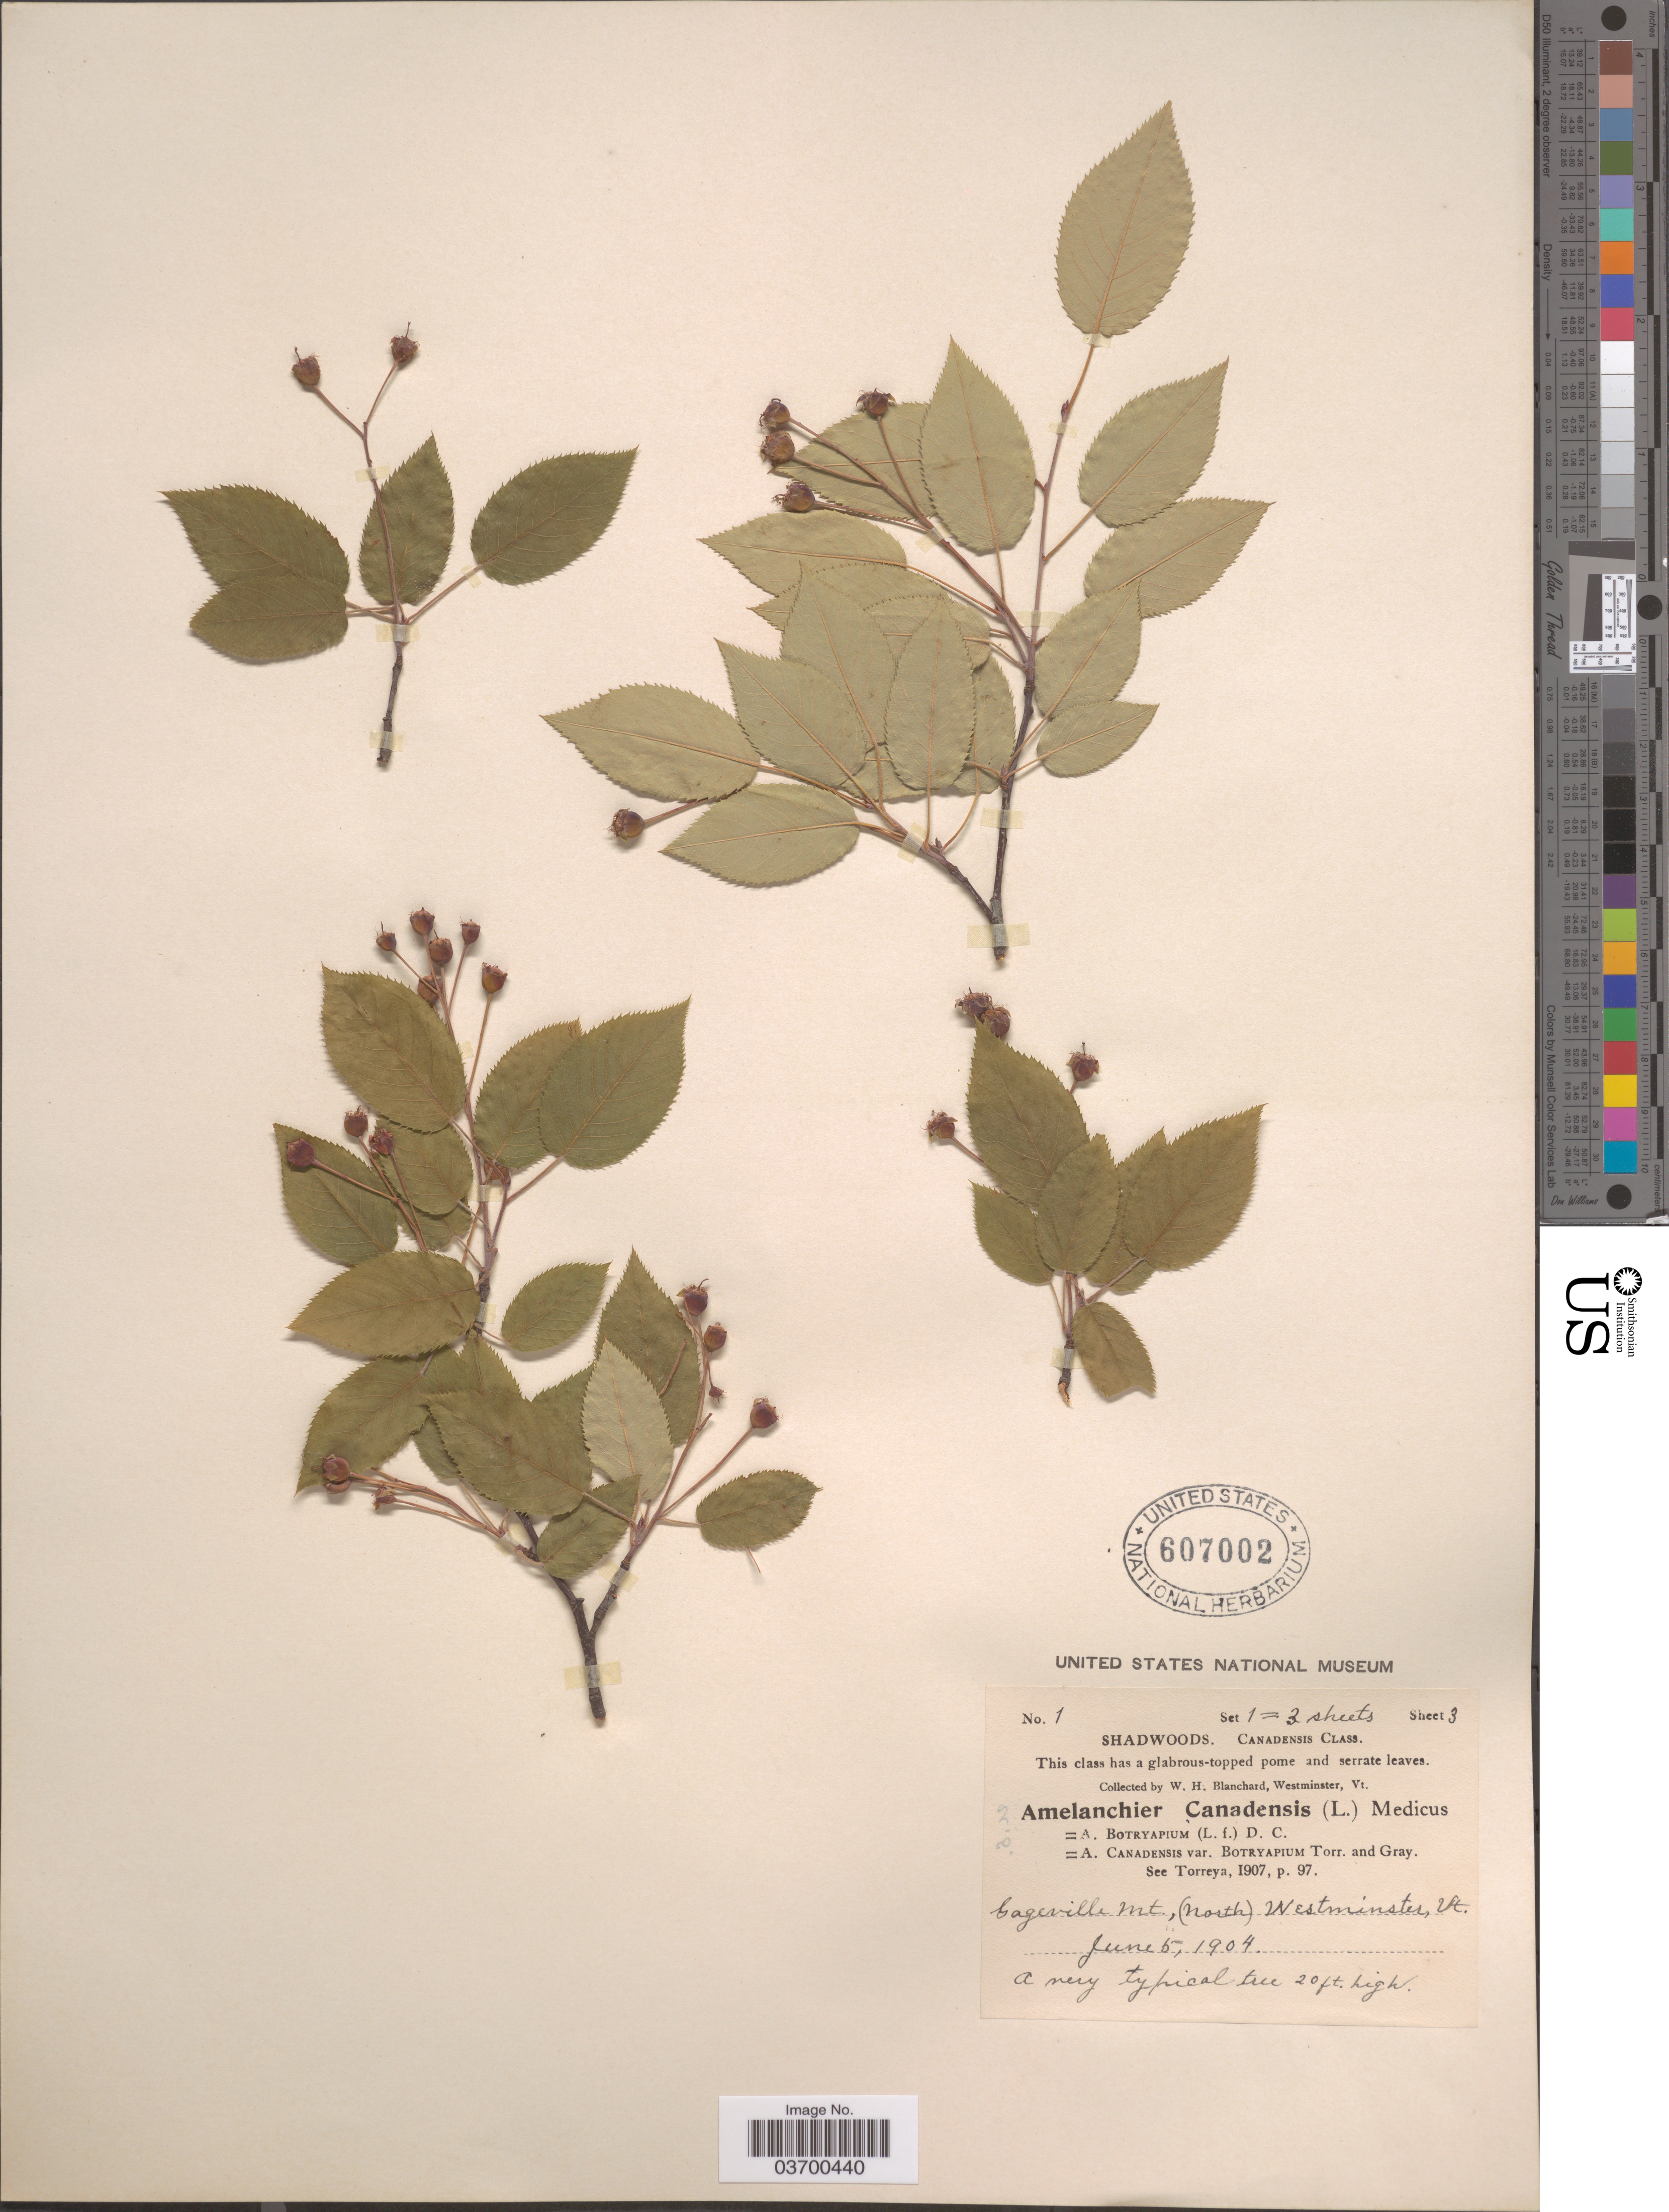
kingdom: Plantae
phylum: Tracheophyta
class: Magnoliopsida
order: Rosales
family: Rosaceae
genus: Amelanchier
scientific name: Amelanchier canadensis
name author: (L.) Medic.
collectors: W. H. Blanchard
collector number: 1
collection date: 1904-06-05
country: United States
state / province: Vermont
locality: Gageville Mt., (North) Westminster.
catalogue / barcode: US 607002